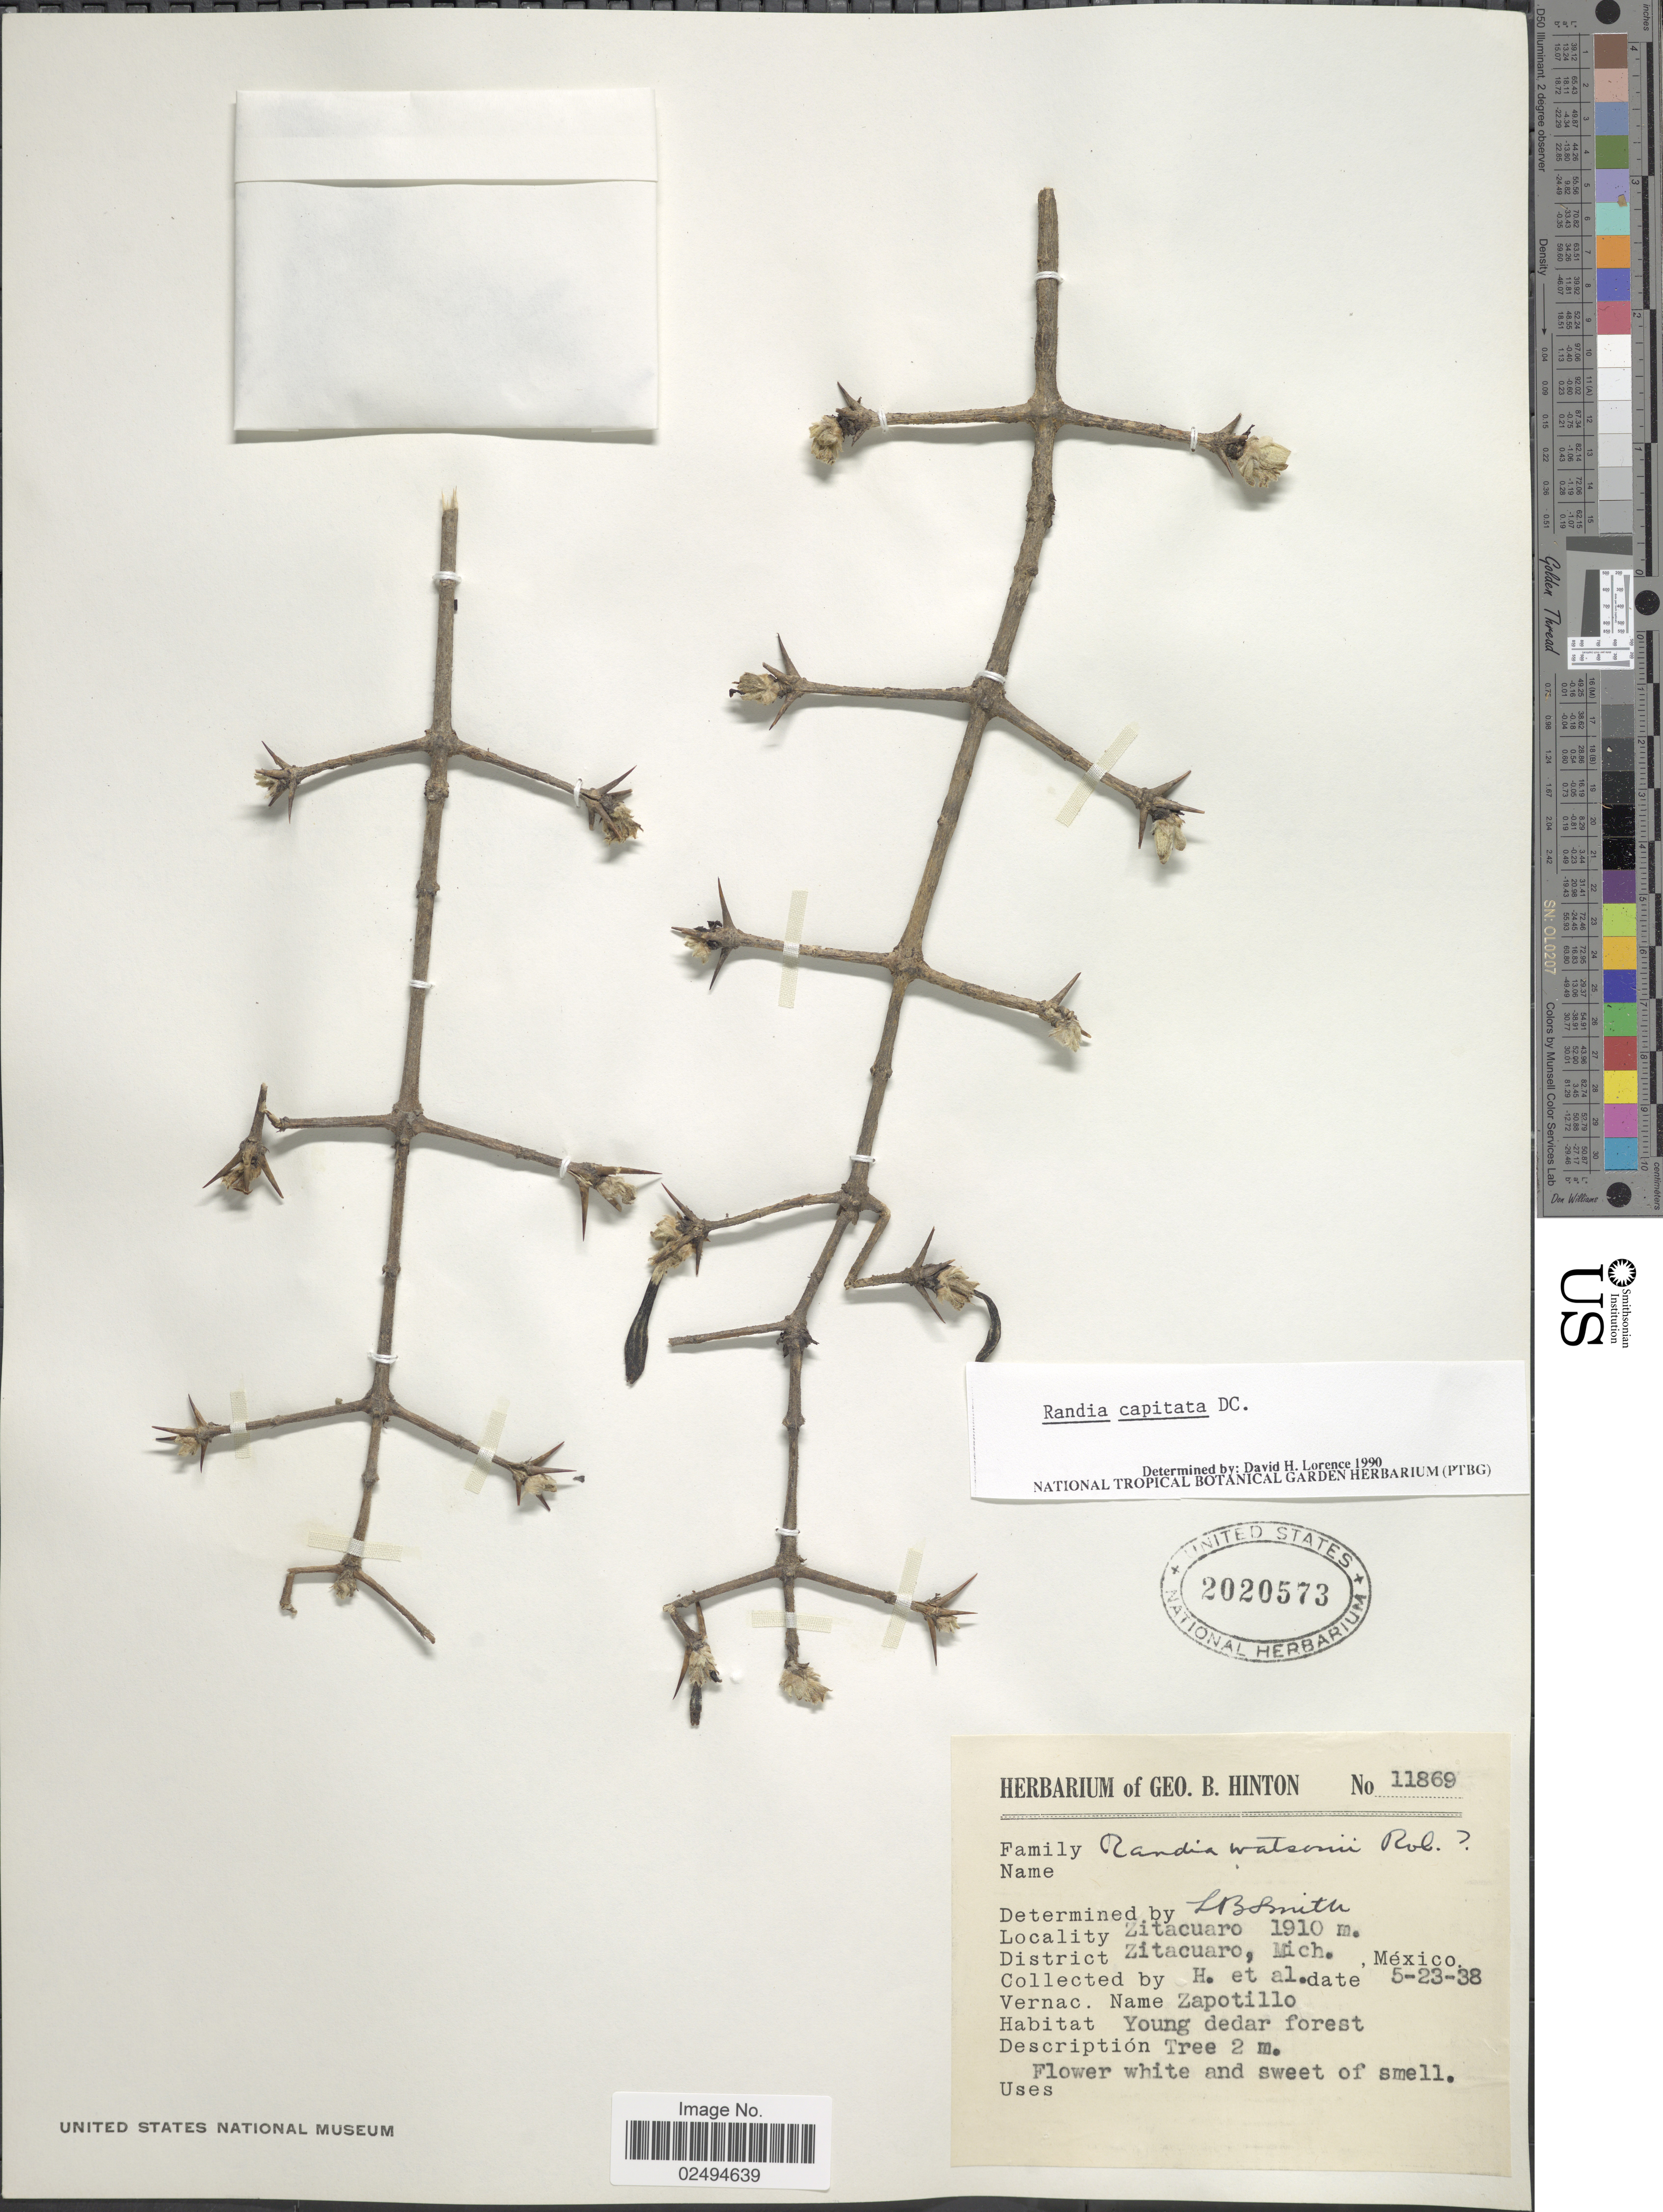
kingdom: Plantae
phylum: Tracheophyta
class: Magnoliopsida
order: Gentianales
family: Rubiaceae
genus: Randia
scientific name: Randia capitata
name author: DC.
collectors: G. B. Hinton & et al.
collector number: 11869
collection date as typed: Transcribed d/m/y: 23/5/38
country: Mexico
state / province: Michoacán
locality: Zitacuaro, District Zitacuaro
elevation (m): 1910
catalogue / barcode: US 2020573